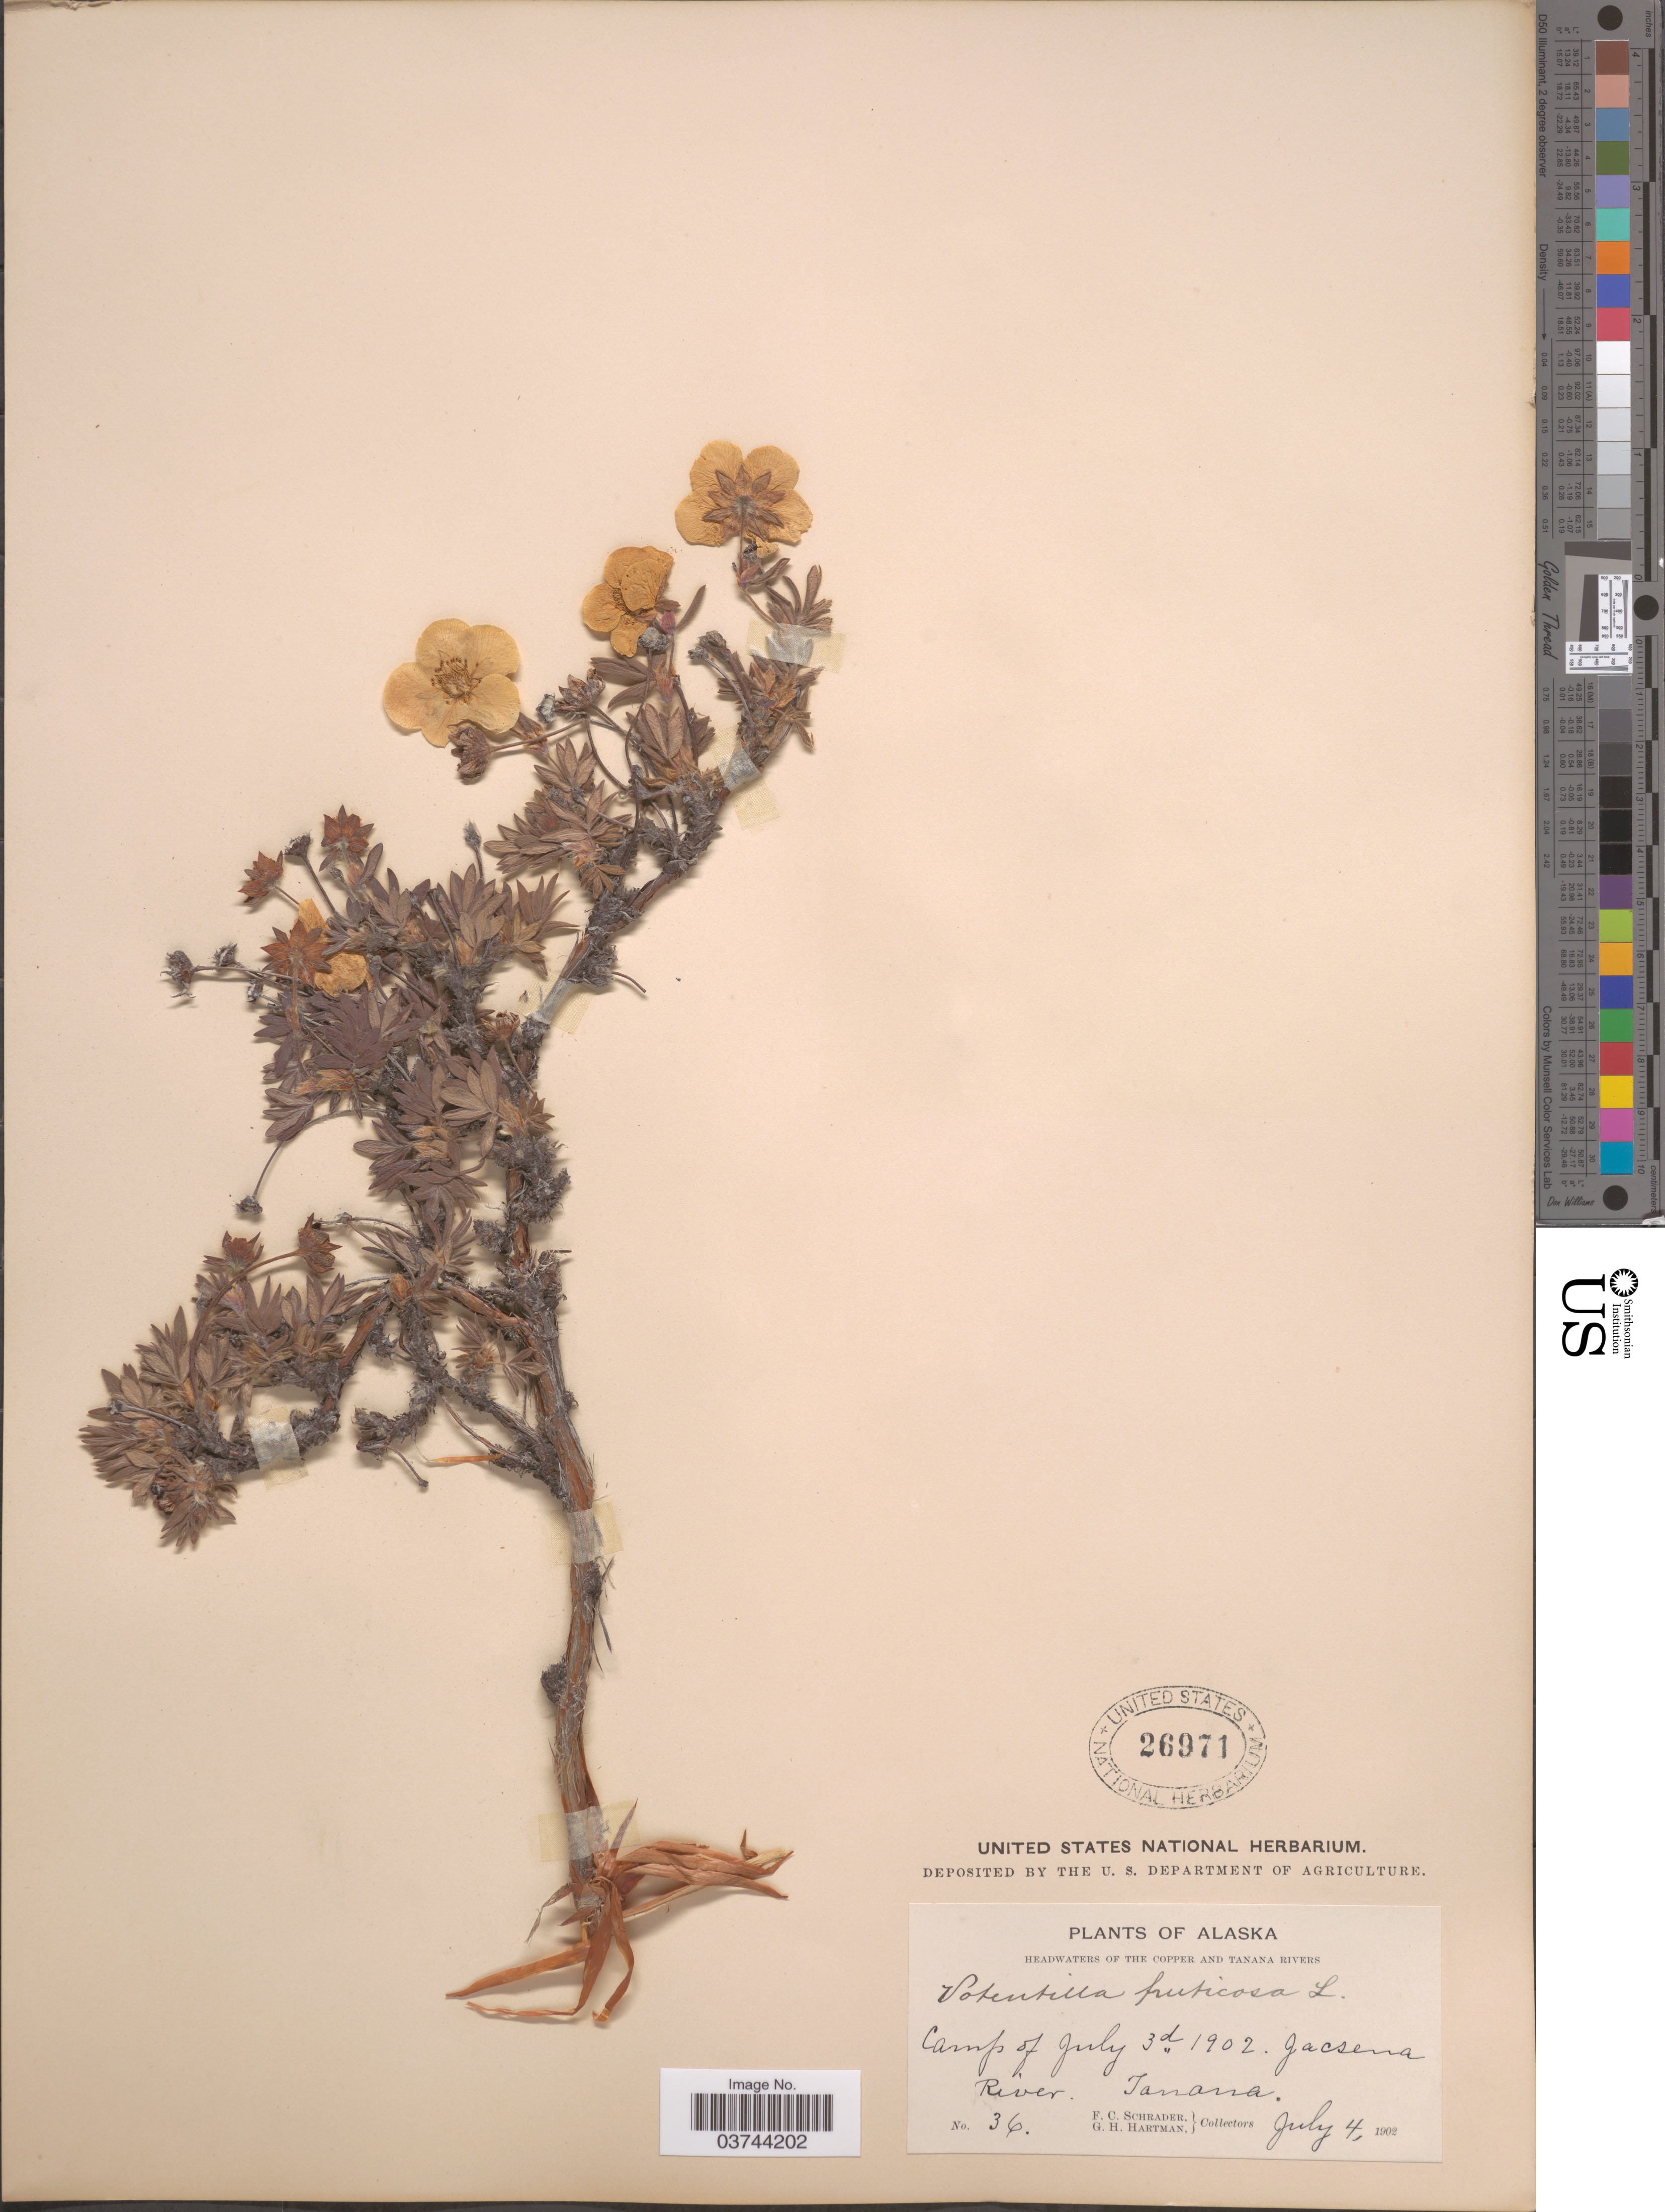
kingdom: Plantae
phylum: Tracheophyta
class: Magnoliopsida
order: Rosales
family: Rosaceae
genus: Dasiphora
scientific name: Dasiphora fruticosa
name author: (L.) Rydb.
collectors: F. C. Schrader & G. H. Hartman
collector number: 36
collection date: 1902-07-04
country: United States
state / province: Alaska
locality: Headwaters of the Copper and Tanana Rivers. Camp of July 3d 1902. Jascena River. Tanana.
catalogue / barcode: US 26971